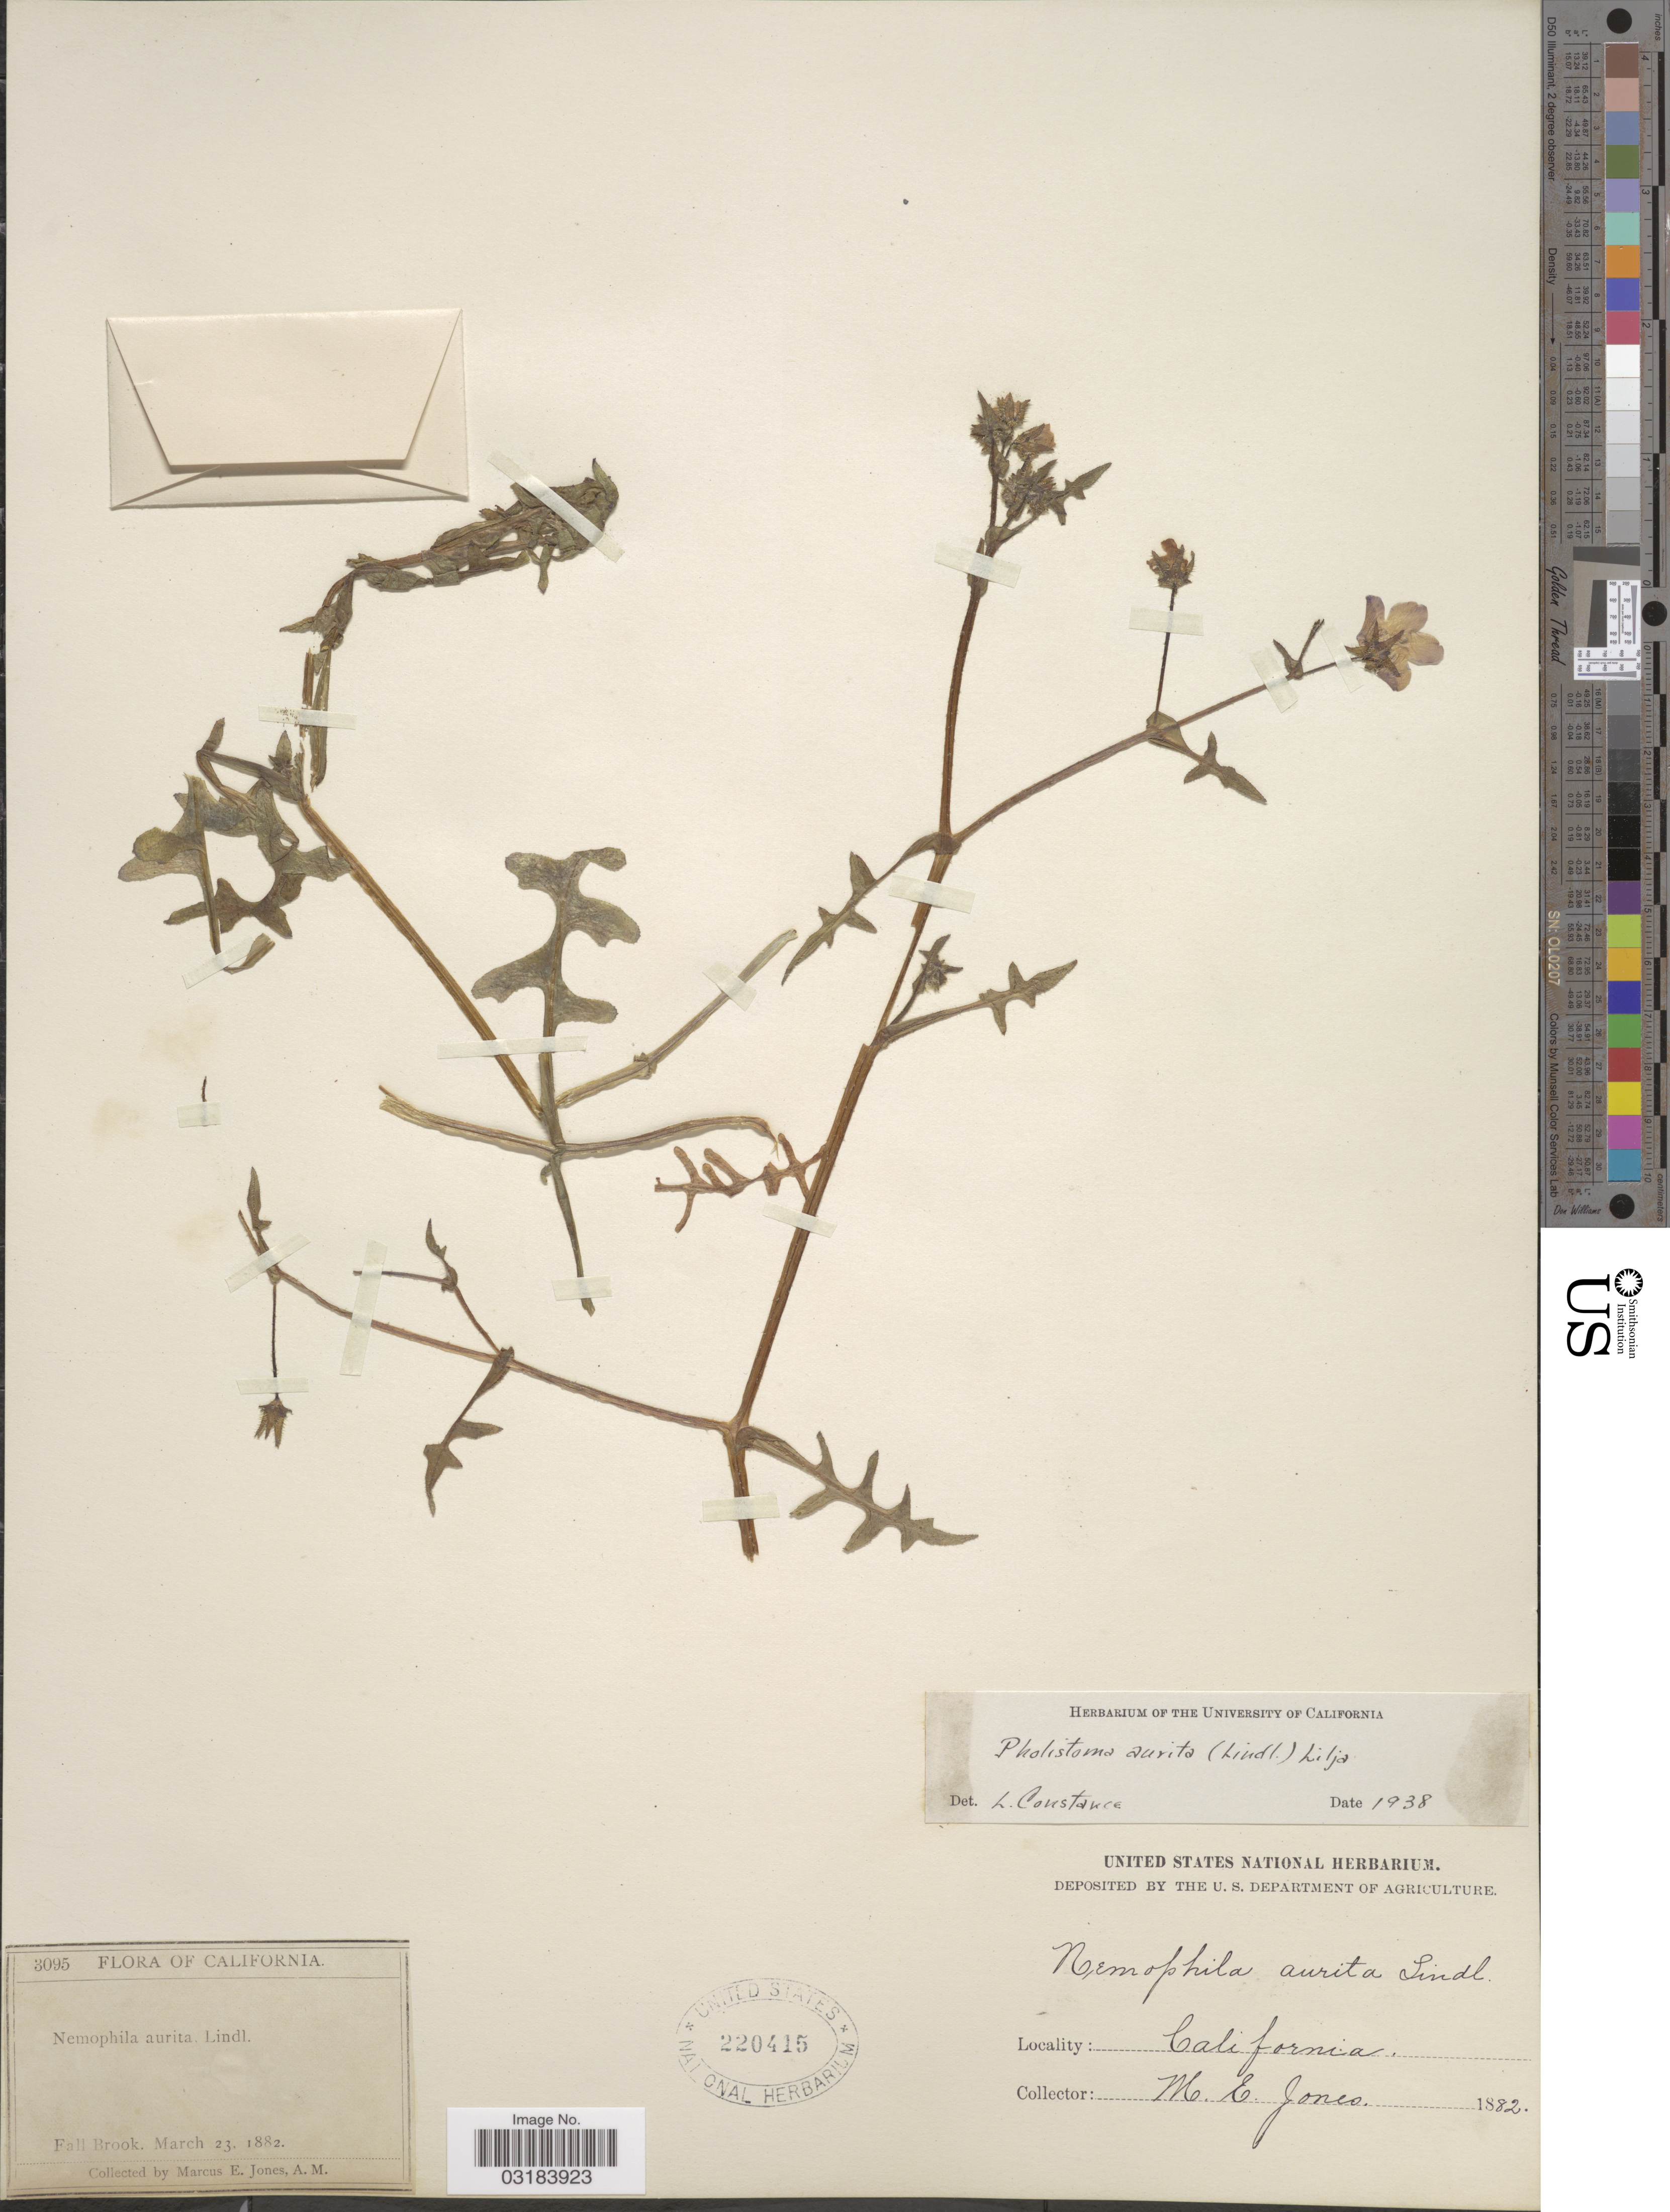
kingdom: Plantae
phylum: Tracheophyta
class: Magnoliopsida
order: Boraginales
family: Hydrophyllaceae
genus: Pholistoma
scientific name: Pholistoma auritum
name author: (Lindl.) Lilja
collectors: M. E. Jones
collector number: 3095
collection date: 1882-03-23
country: United States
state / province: California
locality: Fall Brook.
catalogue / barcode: US 220415